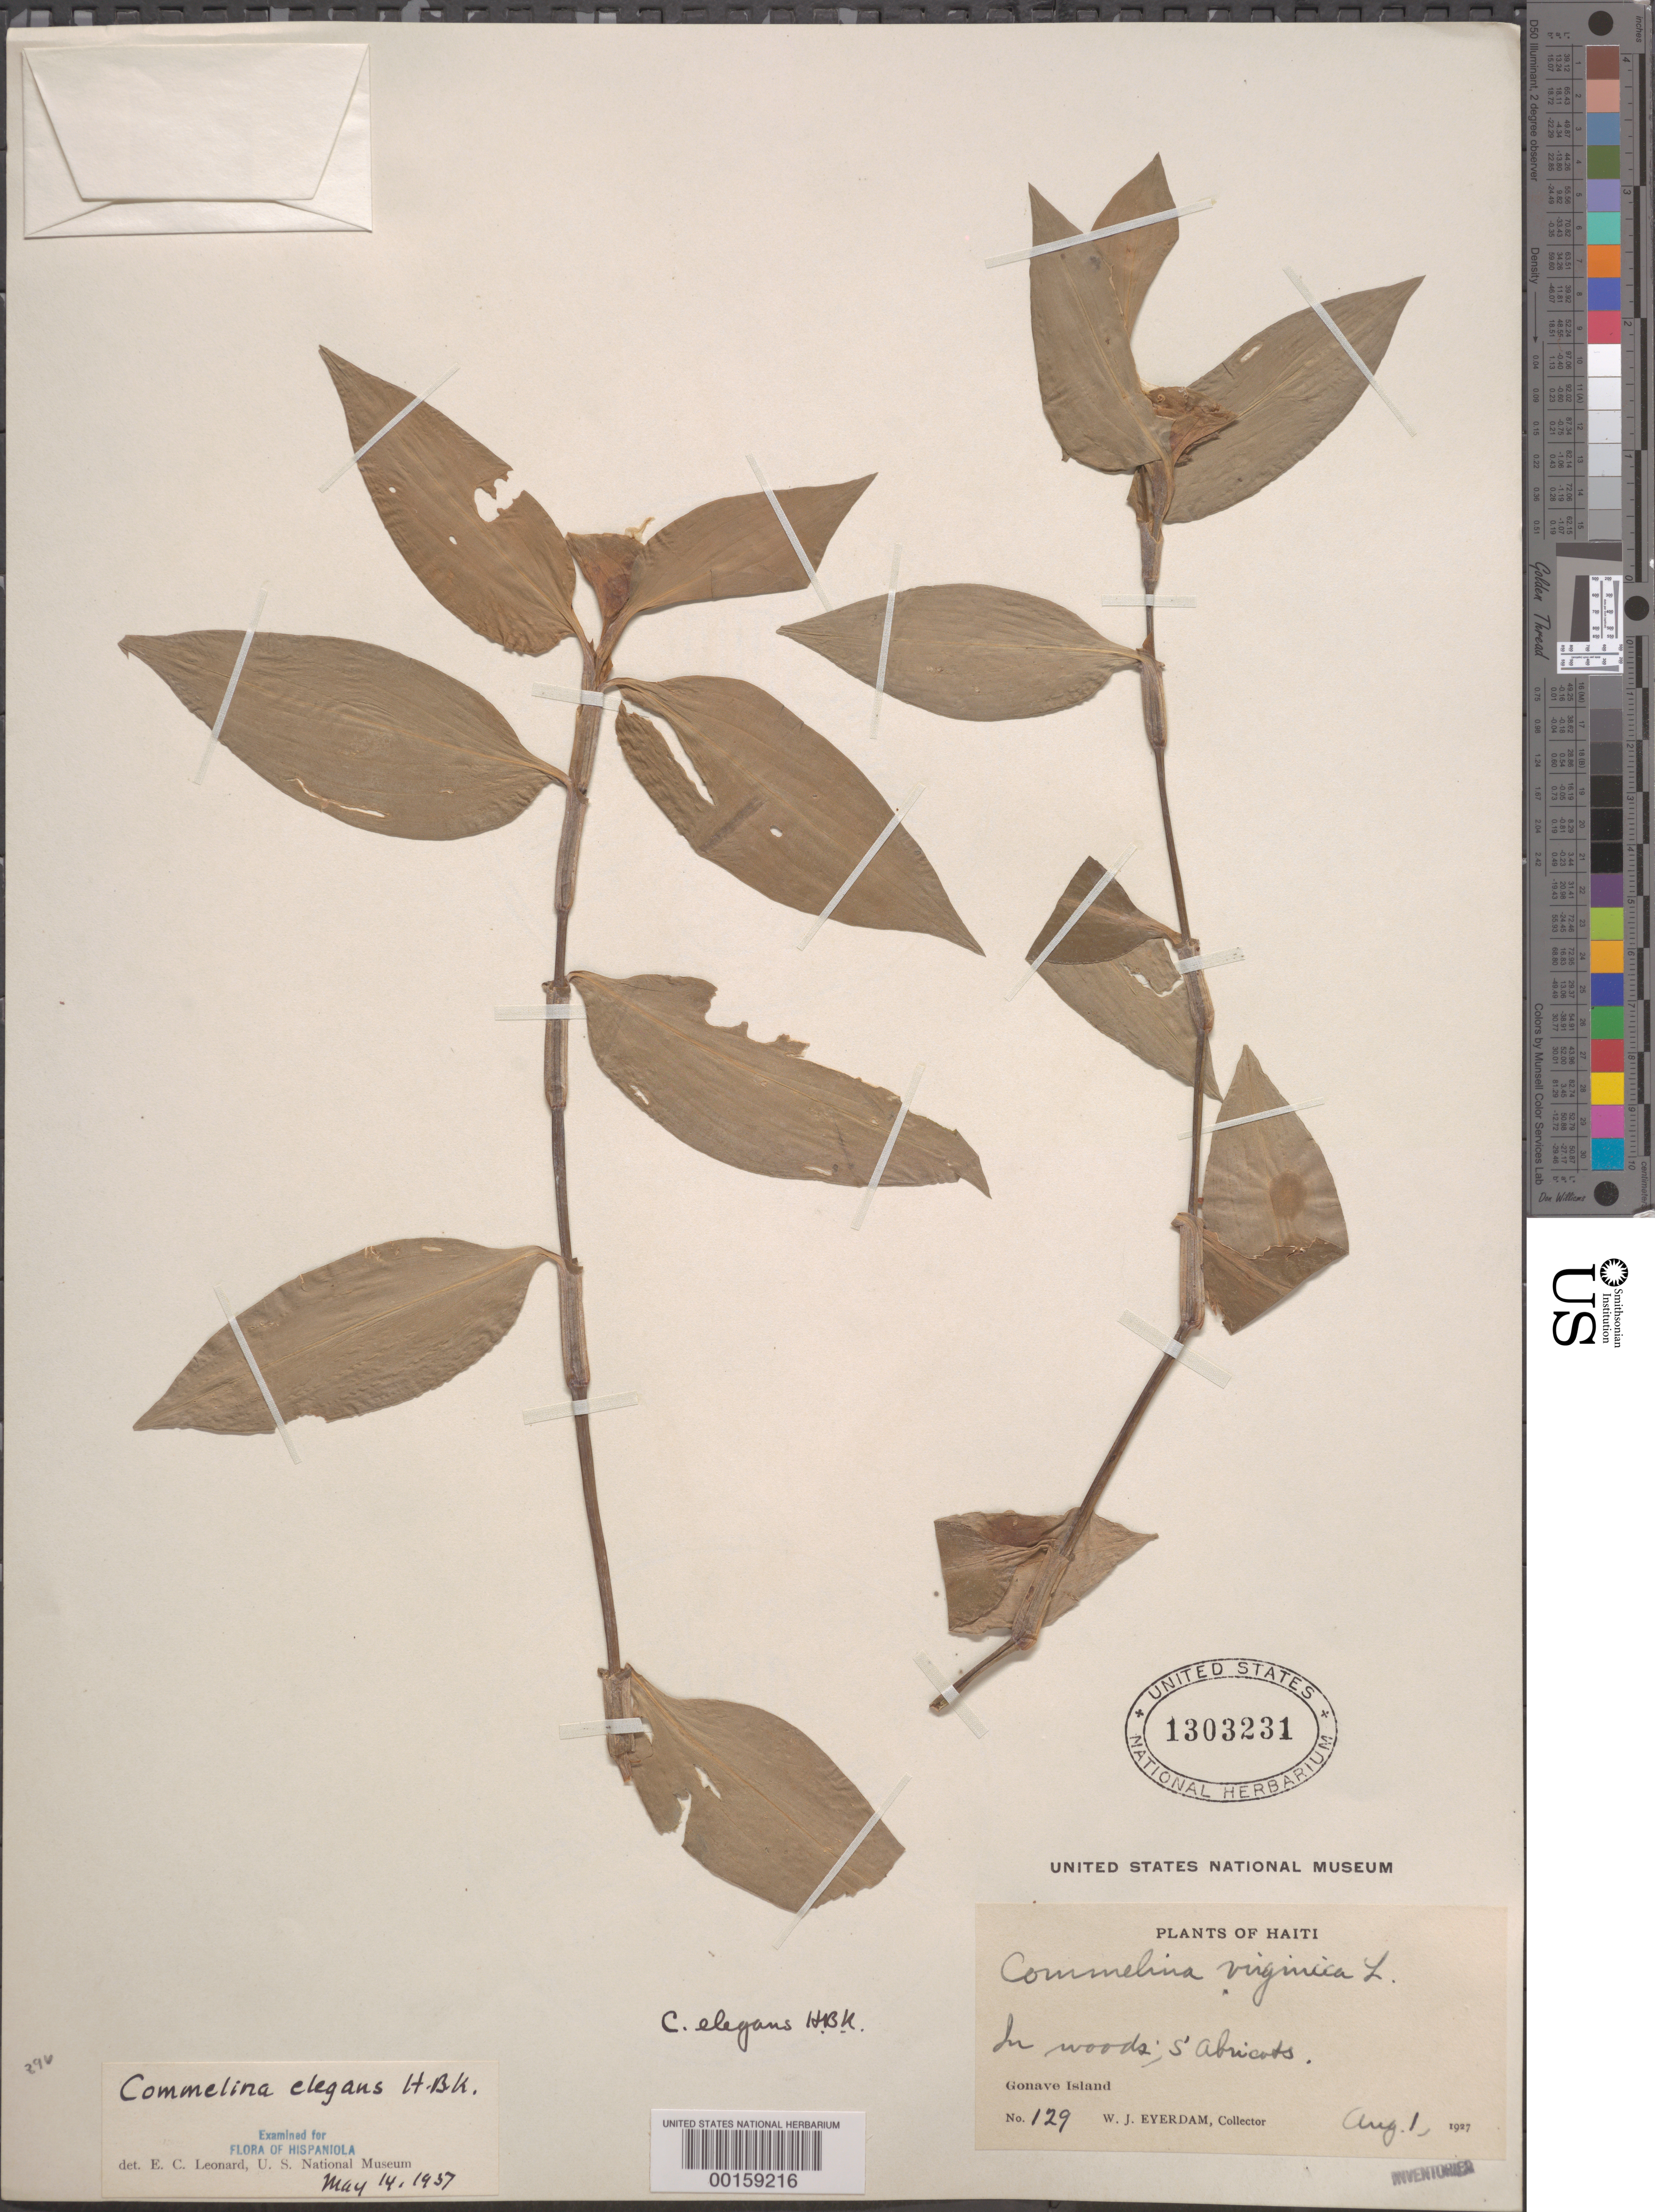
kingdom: Plantae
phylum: Tracheophyta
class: Liliopsida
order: Commelinales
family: Commelinaceae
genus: Commelina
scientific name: Commelina erecta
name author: L.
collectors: W. J. Eyerdam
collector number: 129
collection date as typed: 01 Aug 1927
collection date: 1927-08-01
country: Haiti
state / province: Ouest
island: Gonave Island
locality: S of abricots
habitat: Woods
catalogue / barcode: US 1303231